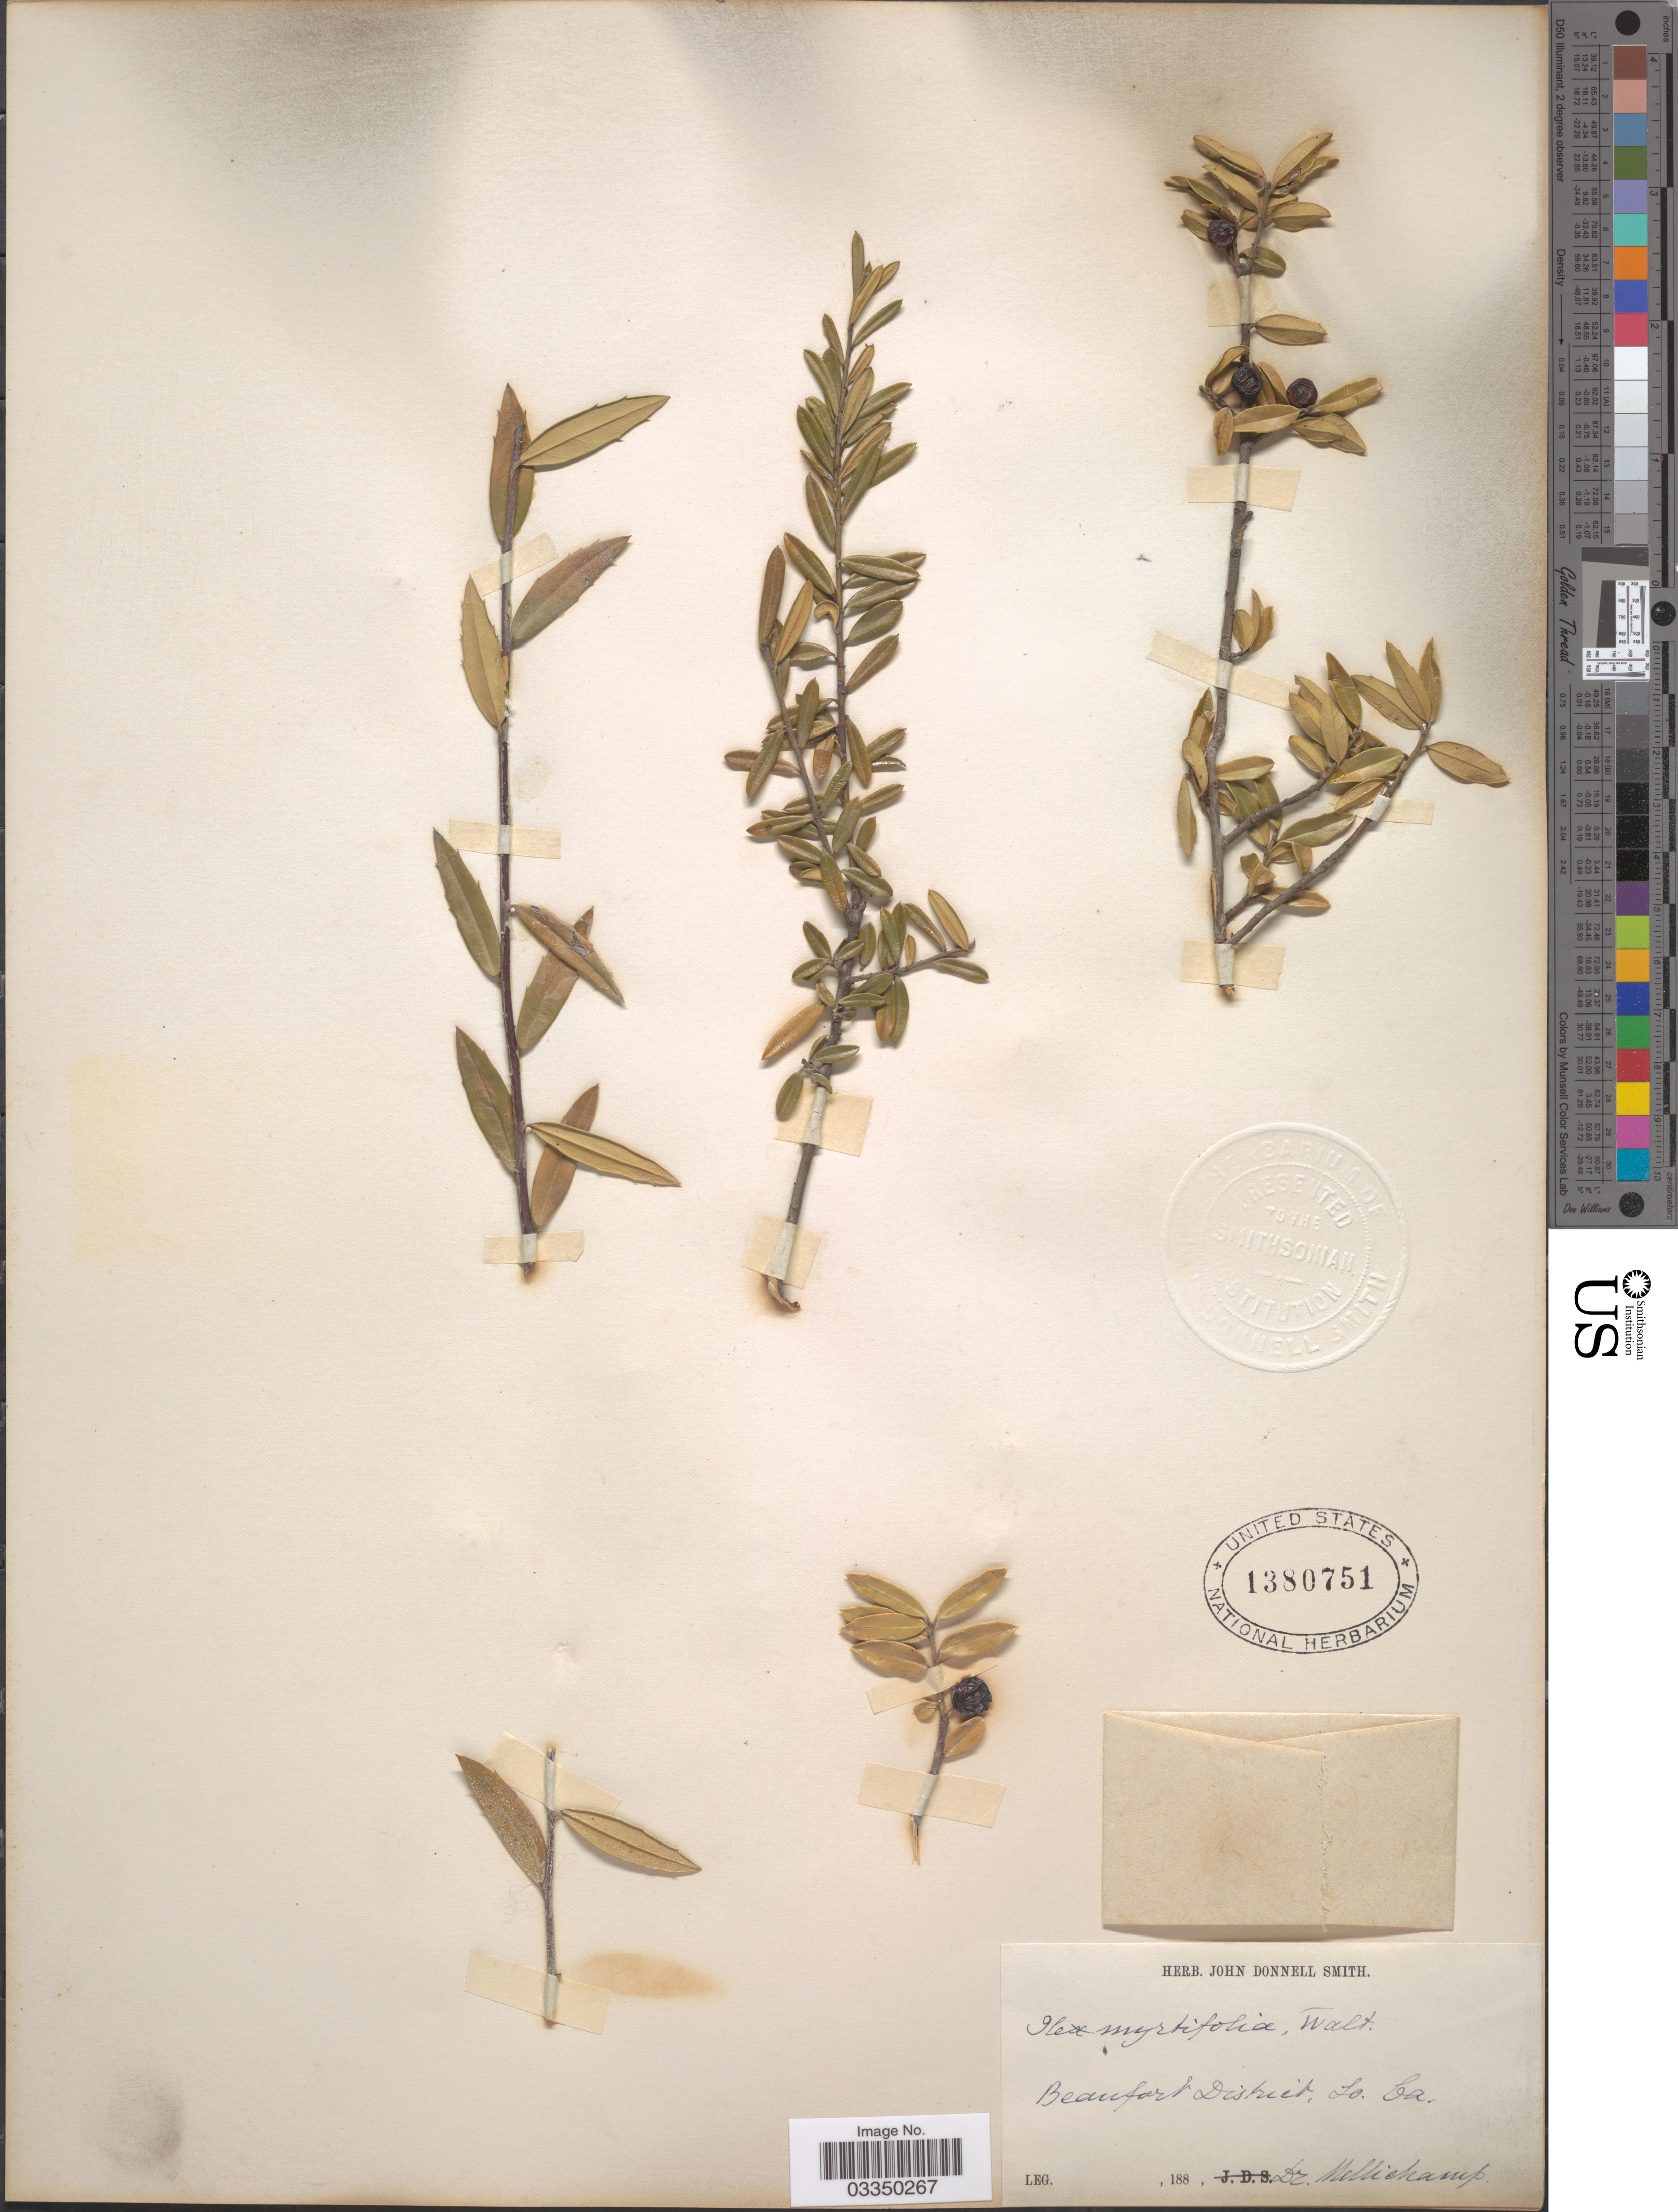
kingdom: Plantae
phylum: Tracheophyta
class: Magnoliopsida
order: Aquifoliales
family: Aquifoliaceae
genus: Ilex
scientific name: Ilex myrtifolia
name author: Walter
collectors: -. Mellichamp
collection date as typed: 188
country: United States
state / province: South Carolina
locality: Beaufort District.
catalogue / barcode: US 1380751